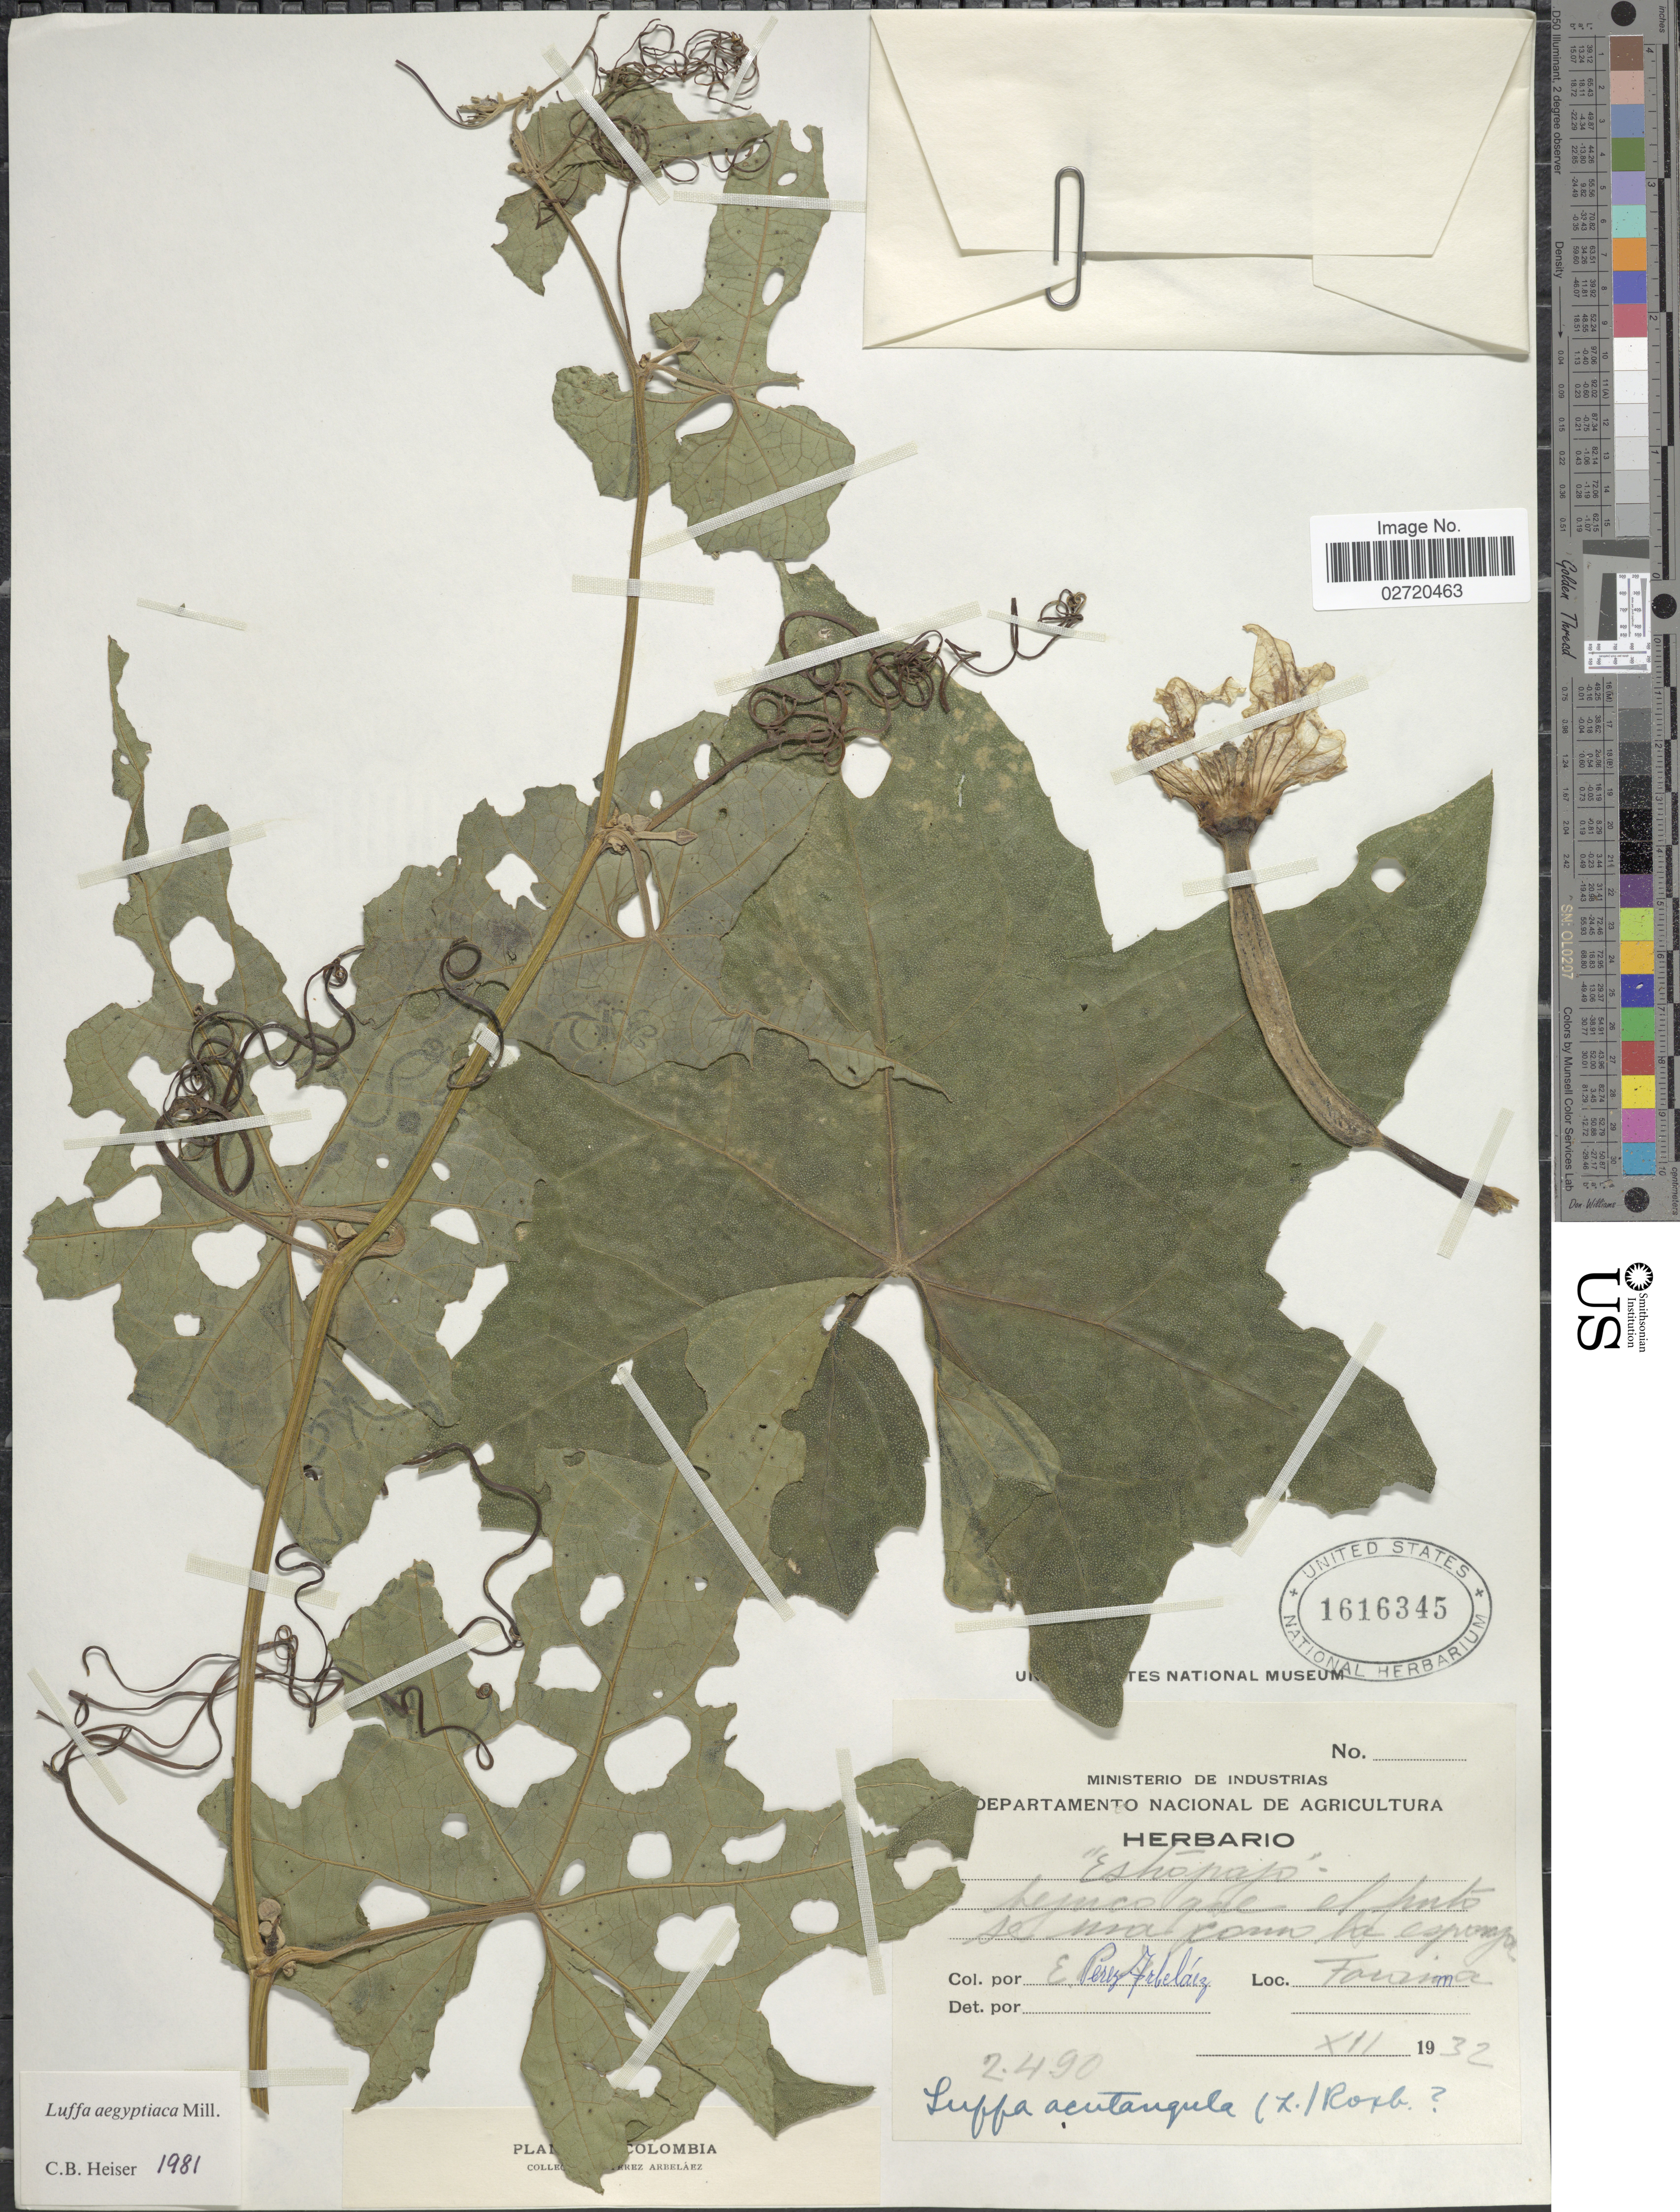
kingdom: Plantae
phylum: Tracheophyta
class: Magnoliopsida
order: Cucurbitales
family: Cucurbitaceae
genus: Luffa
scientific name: Luffa aegyptiaca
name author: Mill.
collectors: E. Pérez Arbeláez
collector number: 2490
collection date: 1932-12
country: Colombia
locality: Tocaima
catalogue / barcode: US 1616345